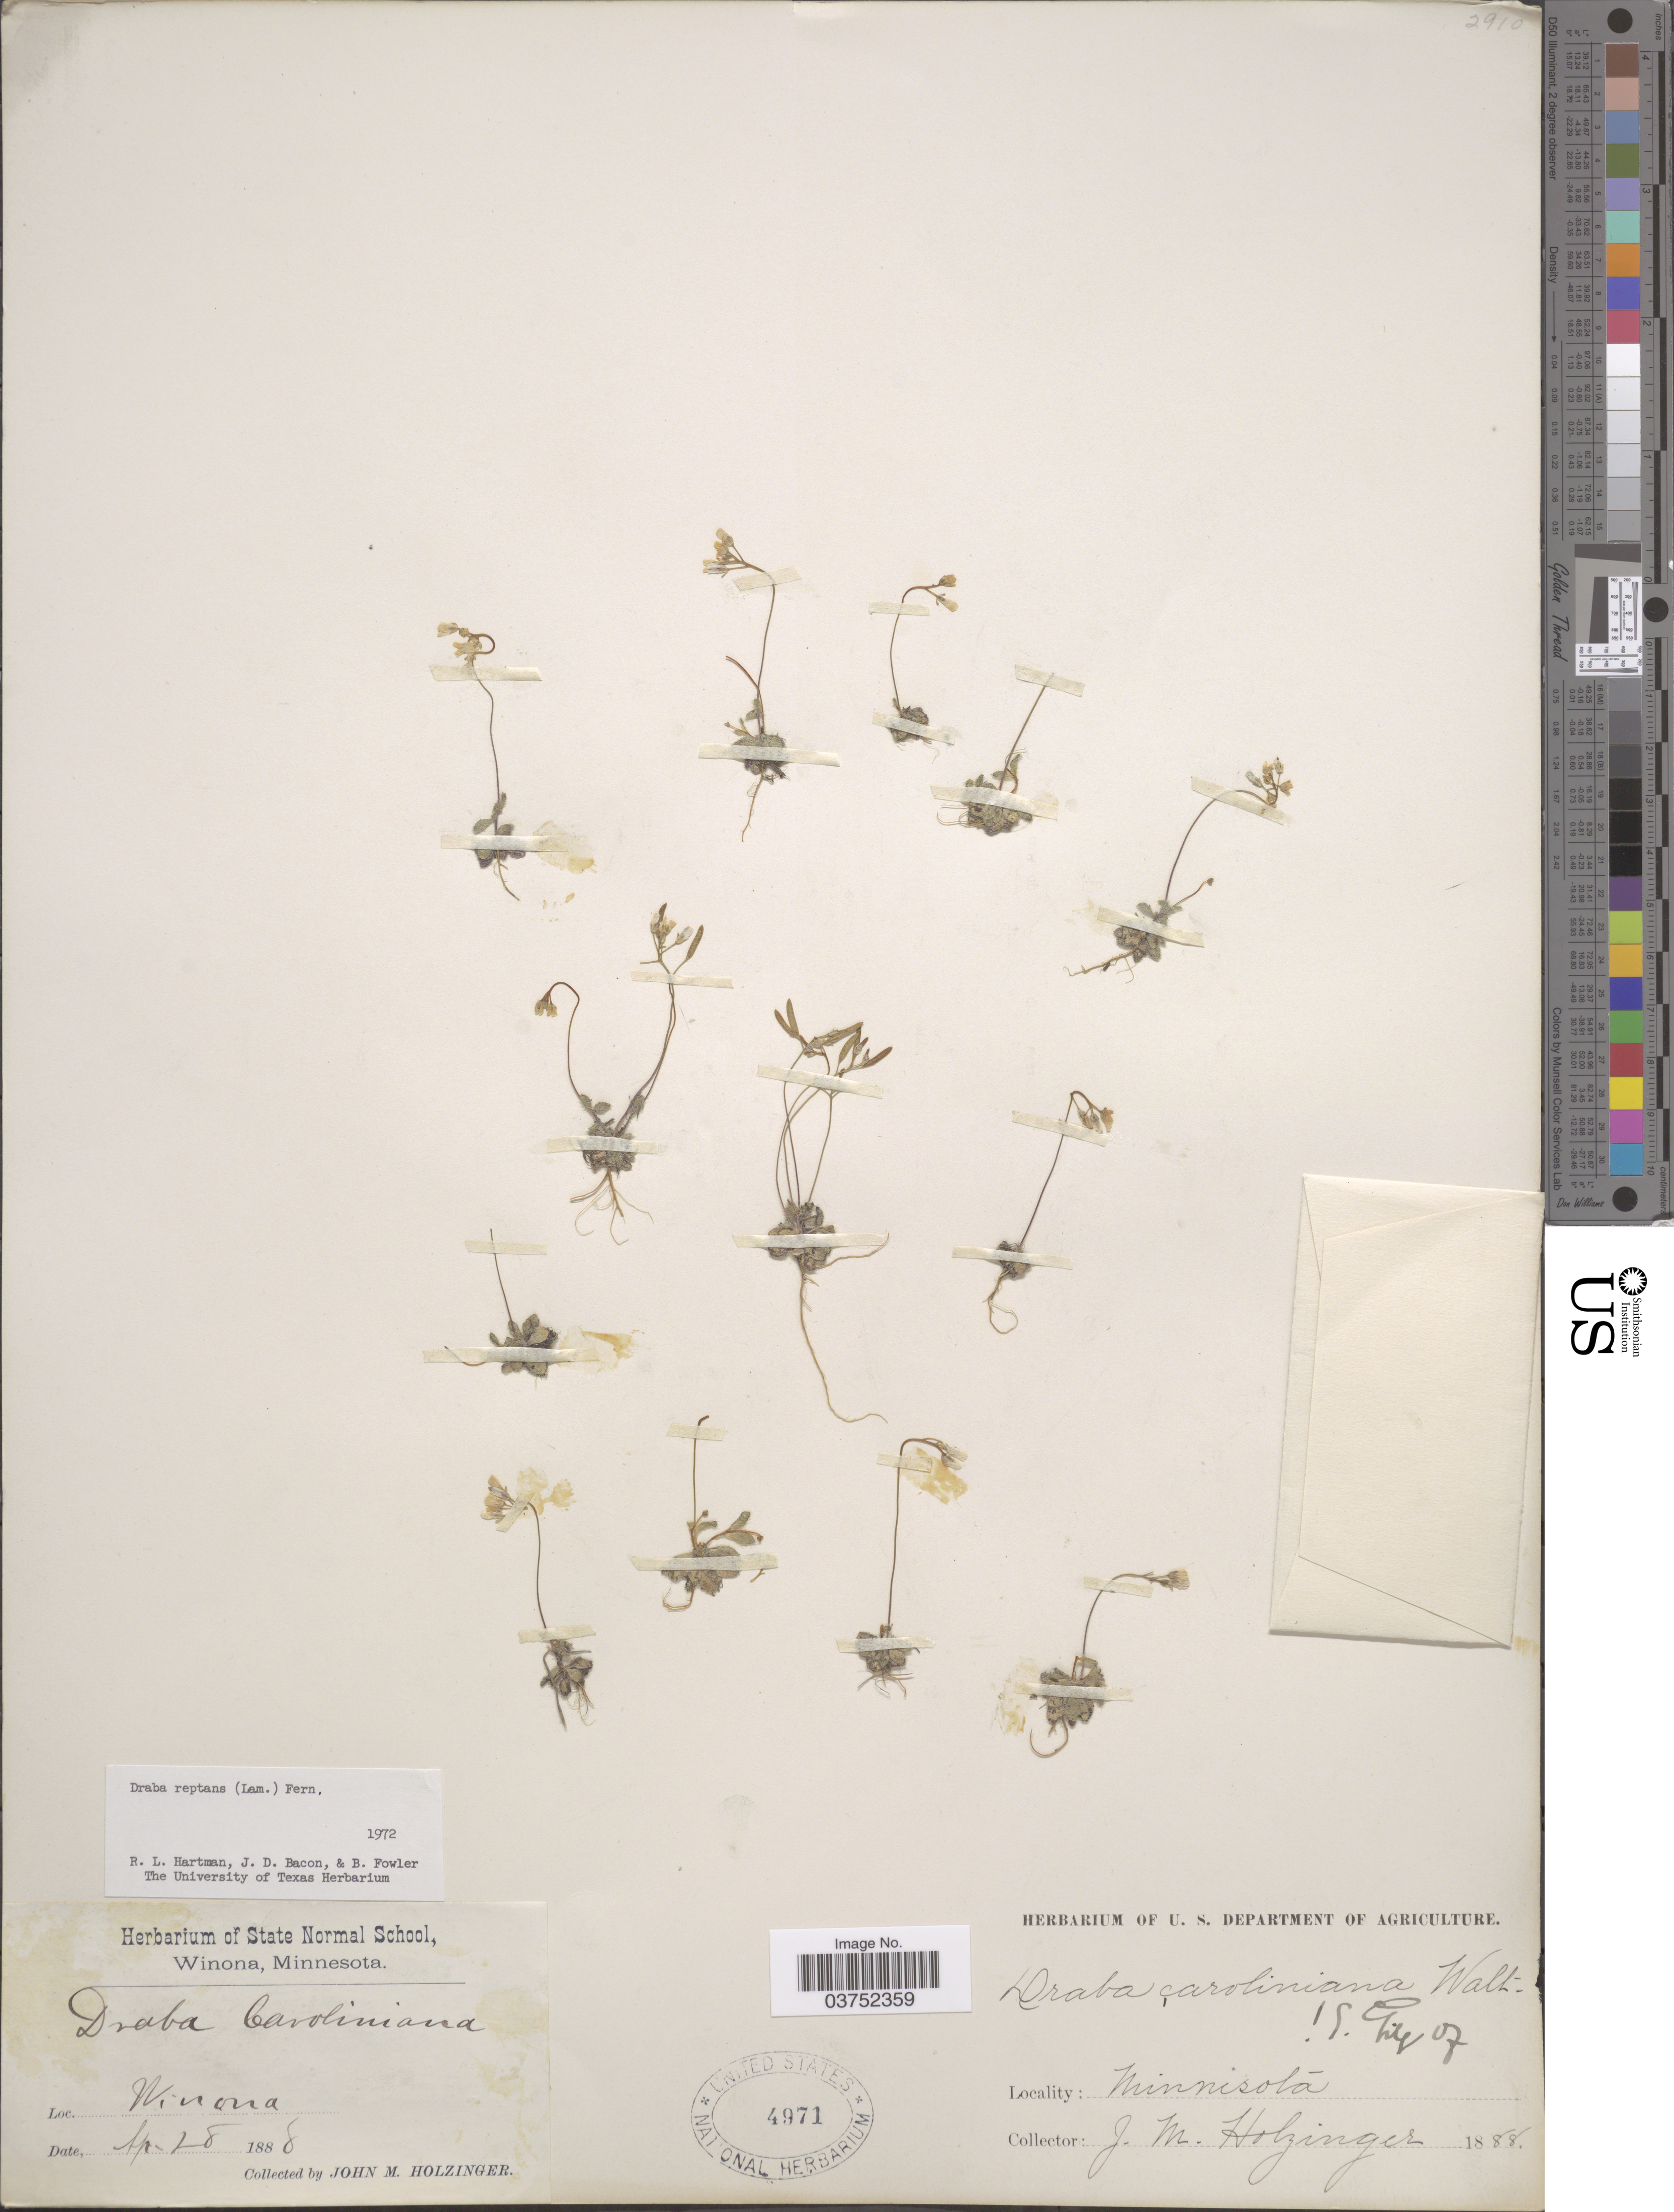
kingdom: Plantae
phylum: Tracheophyta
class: Magnoliopsida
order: Brassicales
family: Brassicaceae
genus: Draba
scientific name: Draba reptans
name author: (Lam.) Fernald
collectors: J. M. Holzinger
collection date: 1888-04-28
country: United States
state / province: Minnesota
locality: Winona.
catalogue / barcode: US 4971